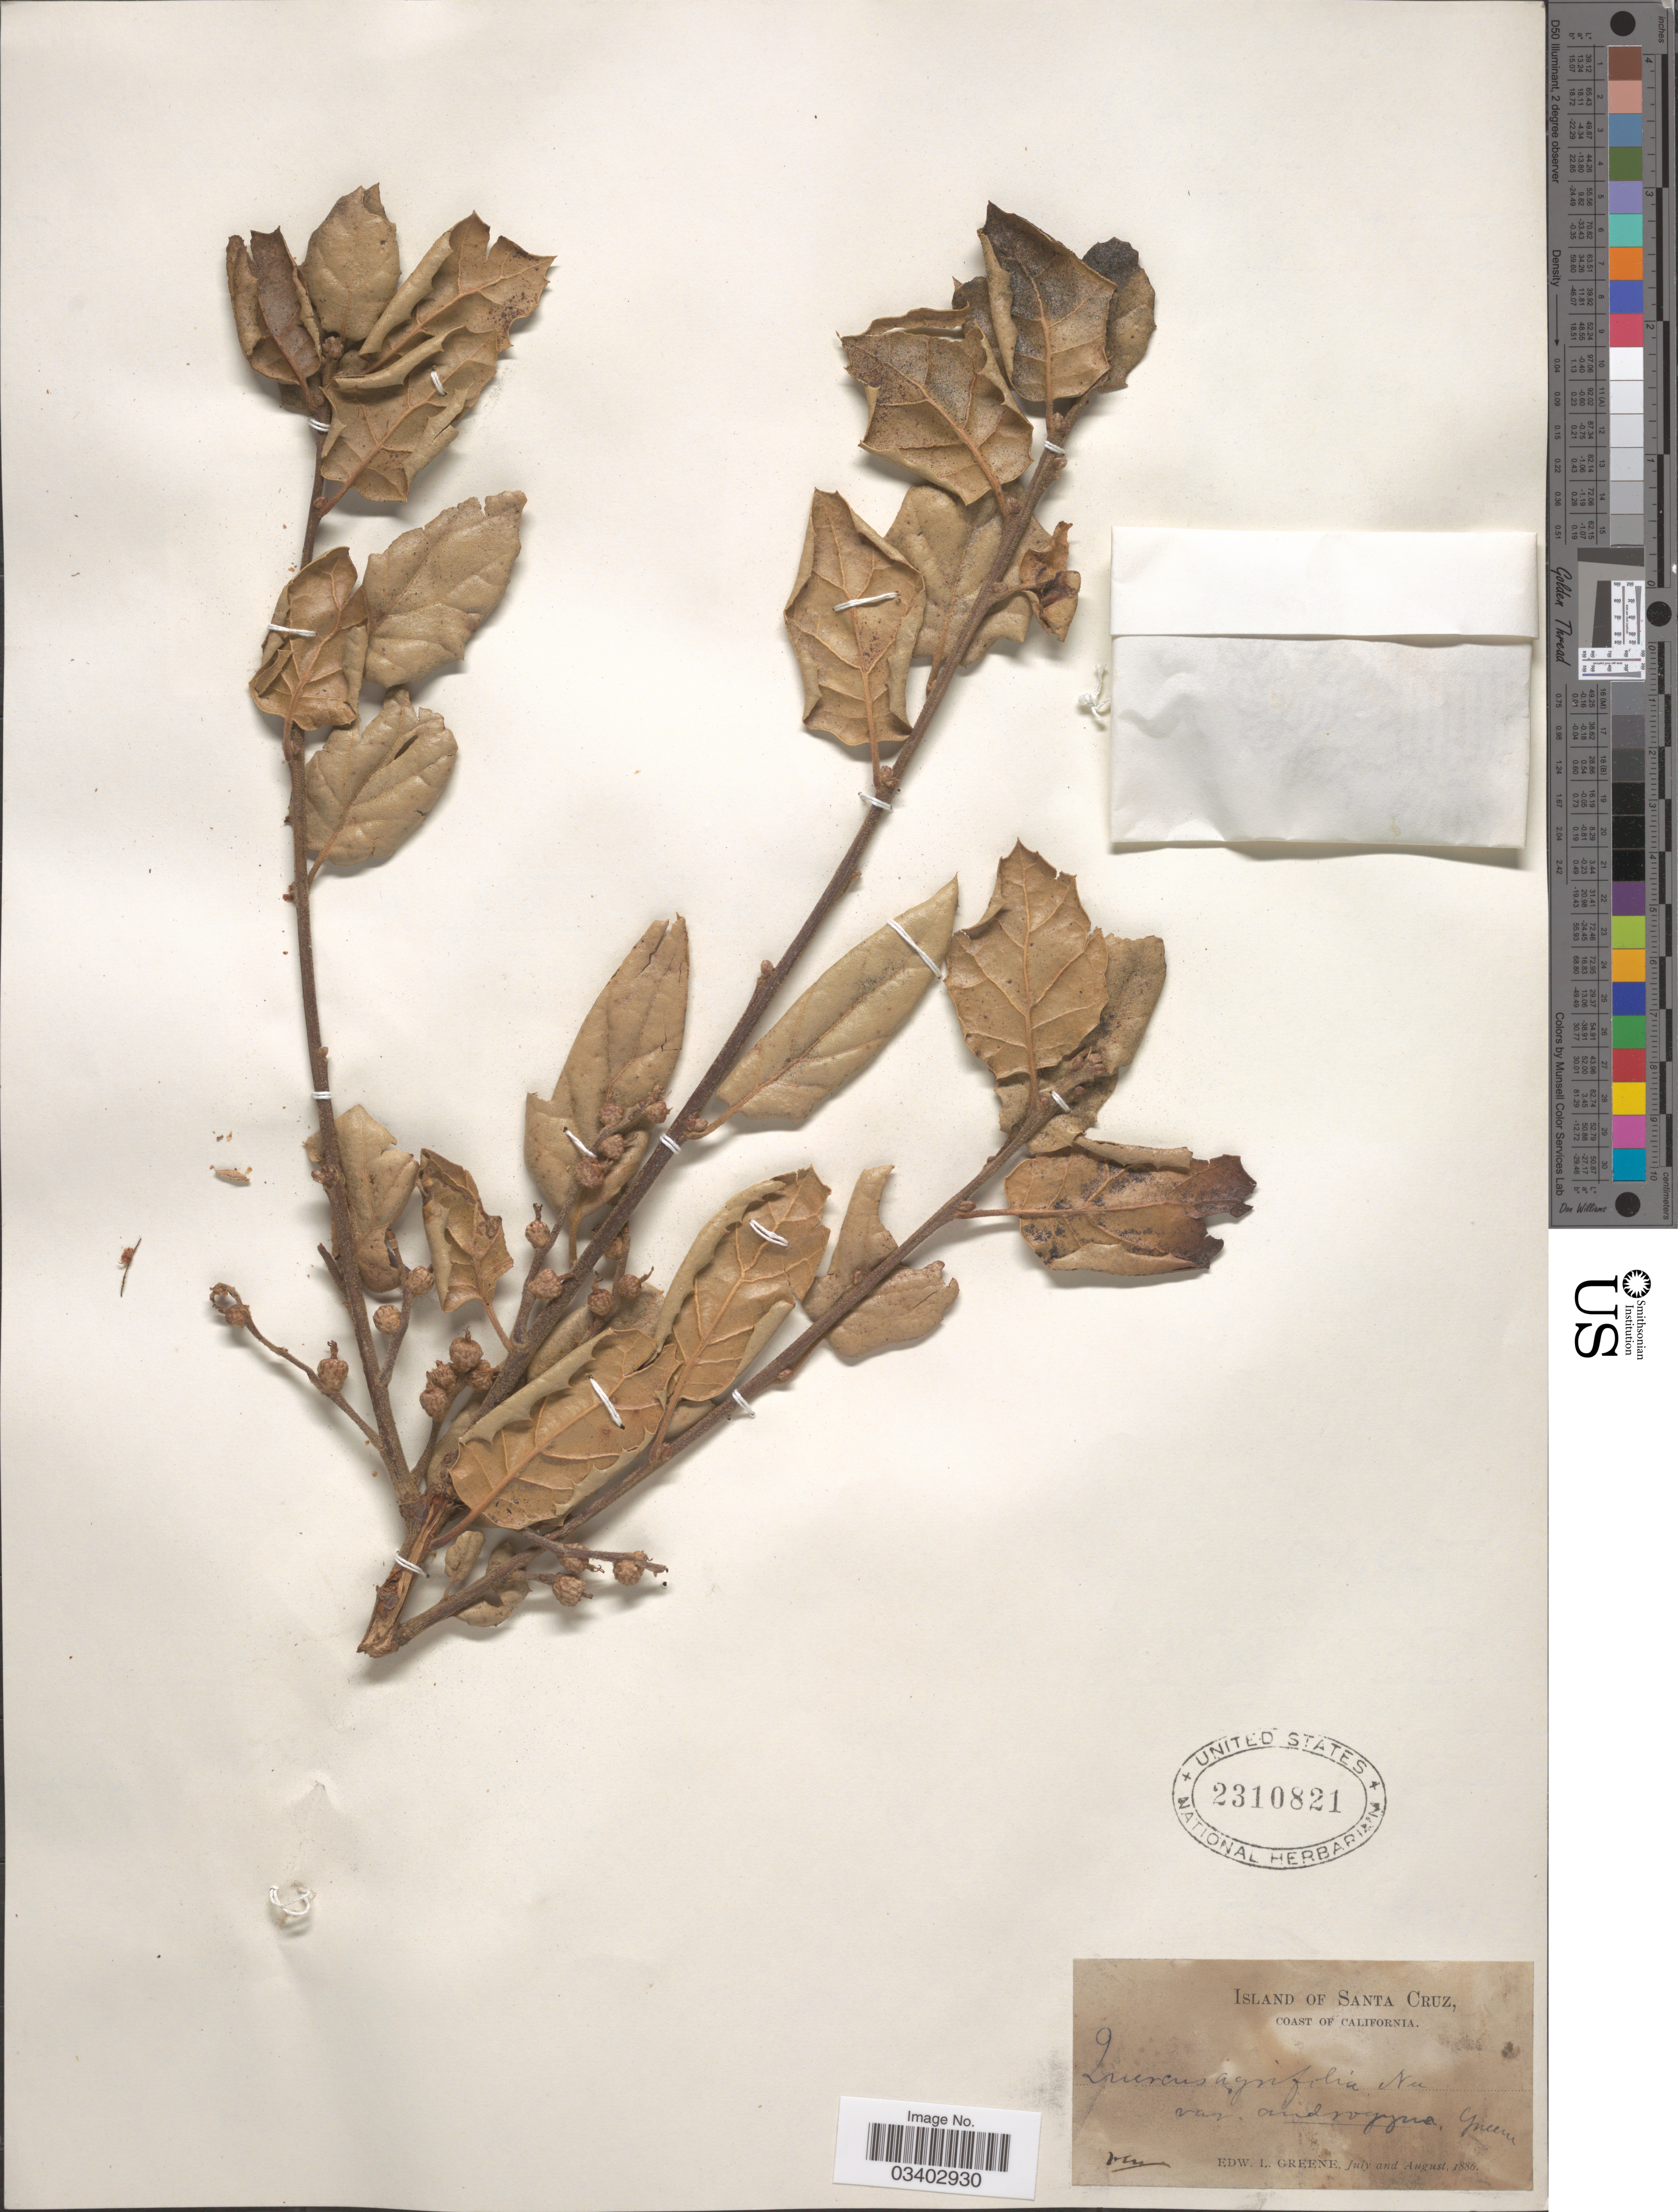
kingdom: Plantae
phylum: Tracheophyta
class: Magnoliopsida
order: Fagales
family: Fagaceae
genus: Quercus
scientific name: Quercus agrifolia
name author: Née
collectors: E. L. Greene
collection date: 1886-07/1886-08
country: United States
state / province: California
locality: Island of Santa Cruz, Coast of California.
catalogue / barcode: US 2310821